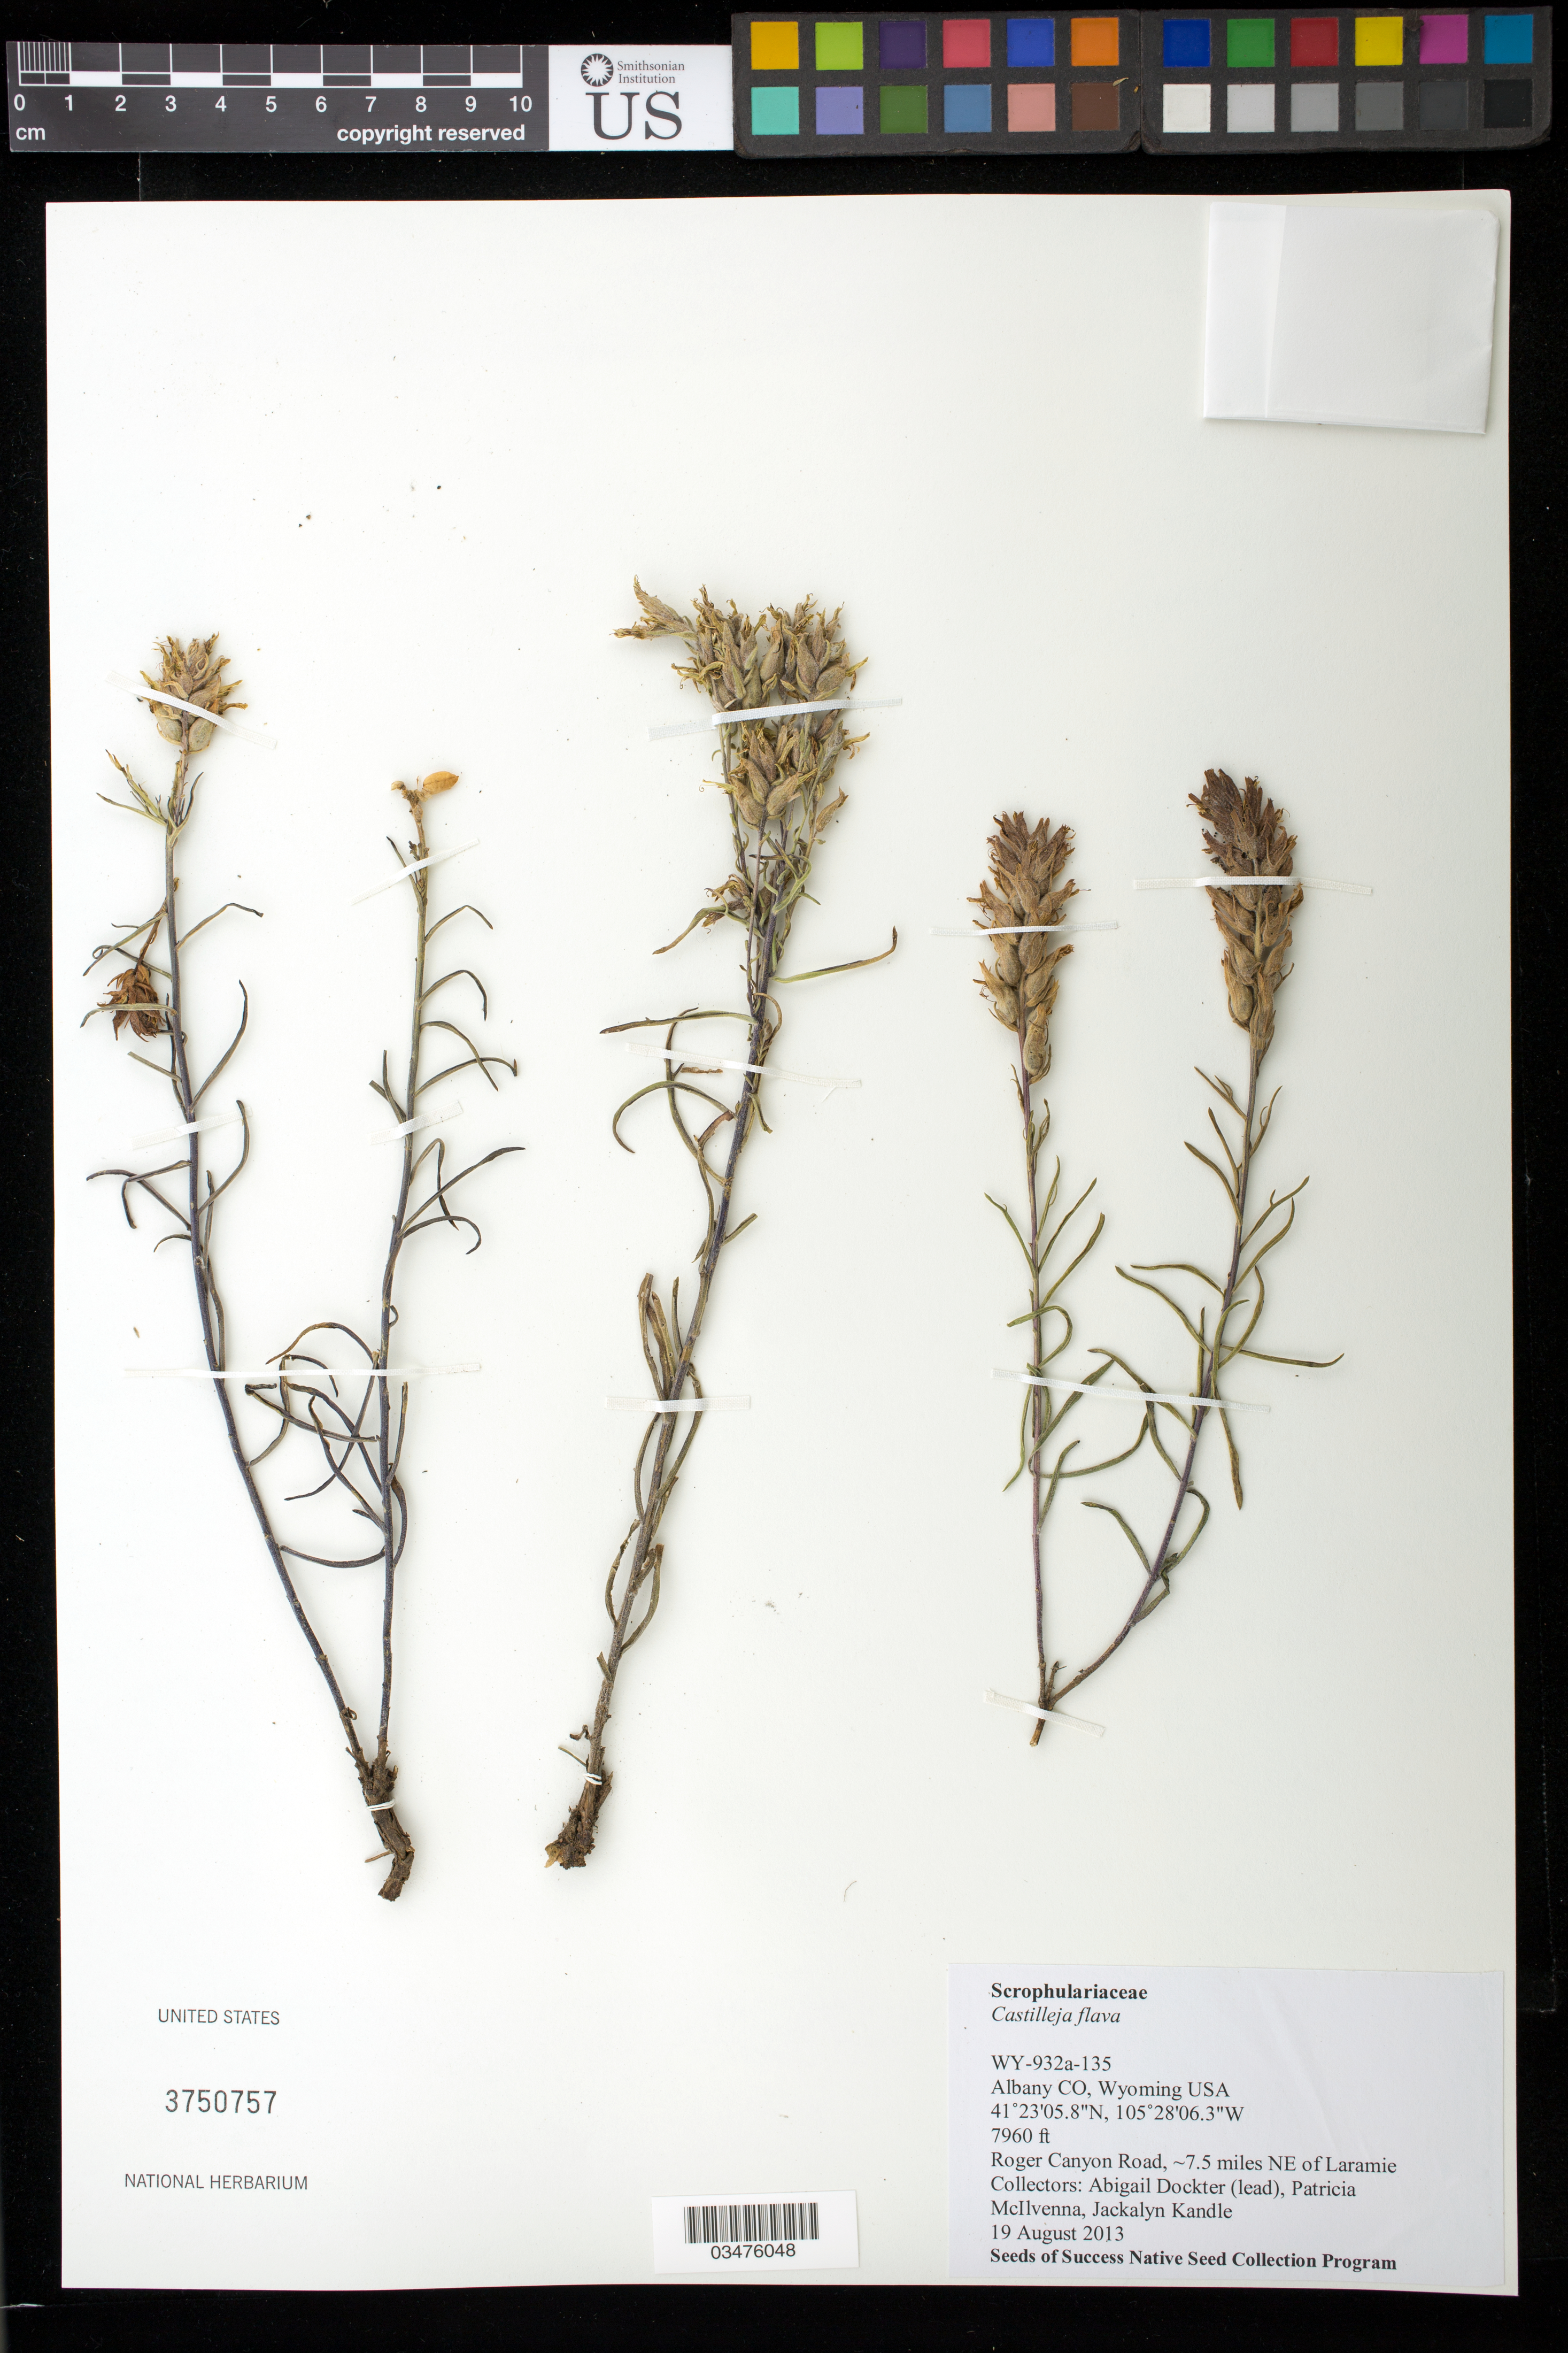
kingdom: Plantae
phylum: Tracheophyta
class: Magnoliopsida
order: Lamiales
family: Orobanchaceae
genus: Castilleja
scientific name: Castilleja flava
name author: S. Watson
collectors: A. Dockter, P. McIlvenna & J. Kandle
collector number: WY932A-135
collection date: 2013-08-19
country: United States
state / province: Wyoming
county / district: Albany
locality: Roger Canyon Road, 7.5 mi. NE of Laramie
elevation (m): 2426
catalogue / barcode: US 3750757